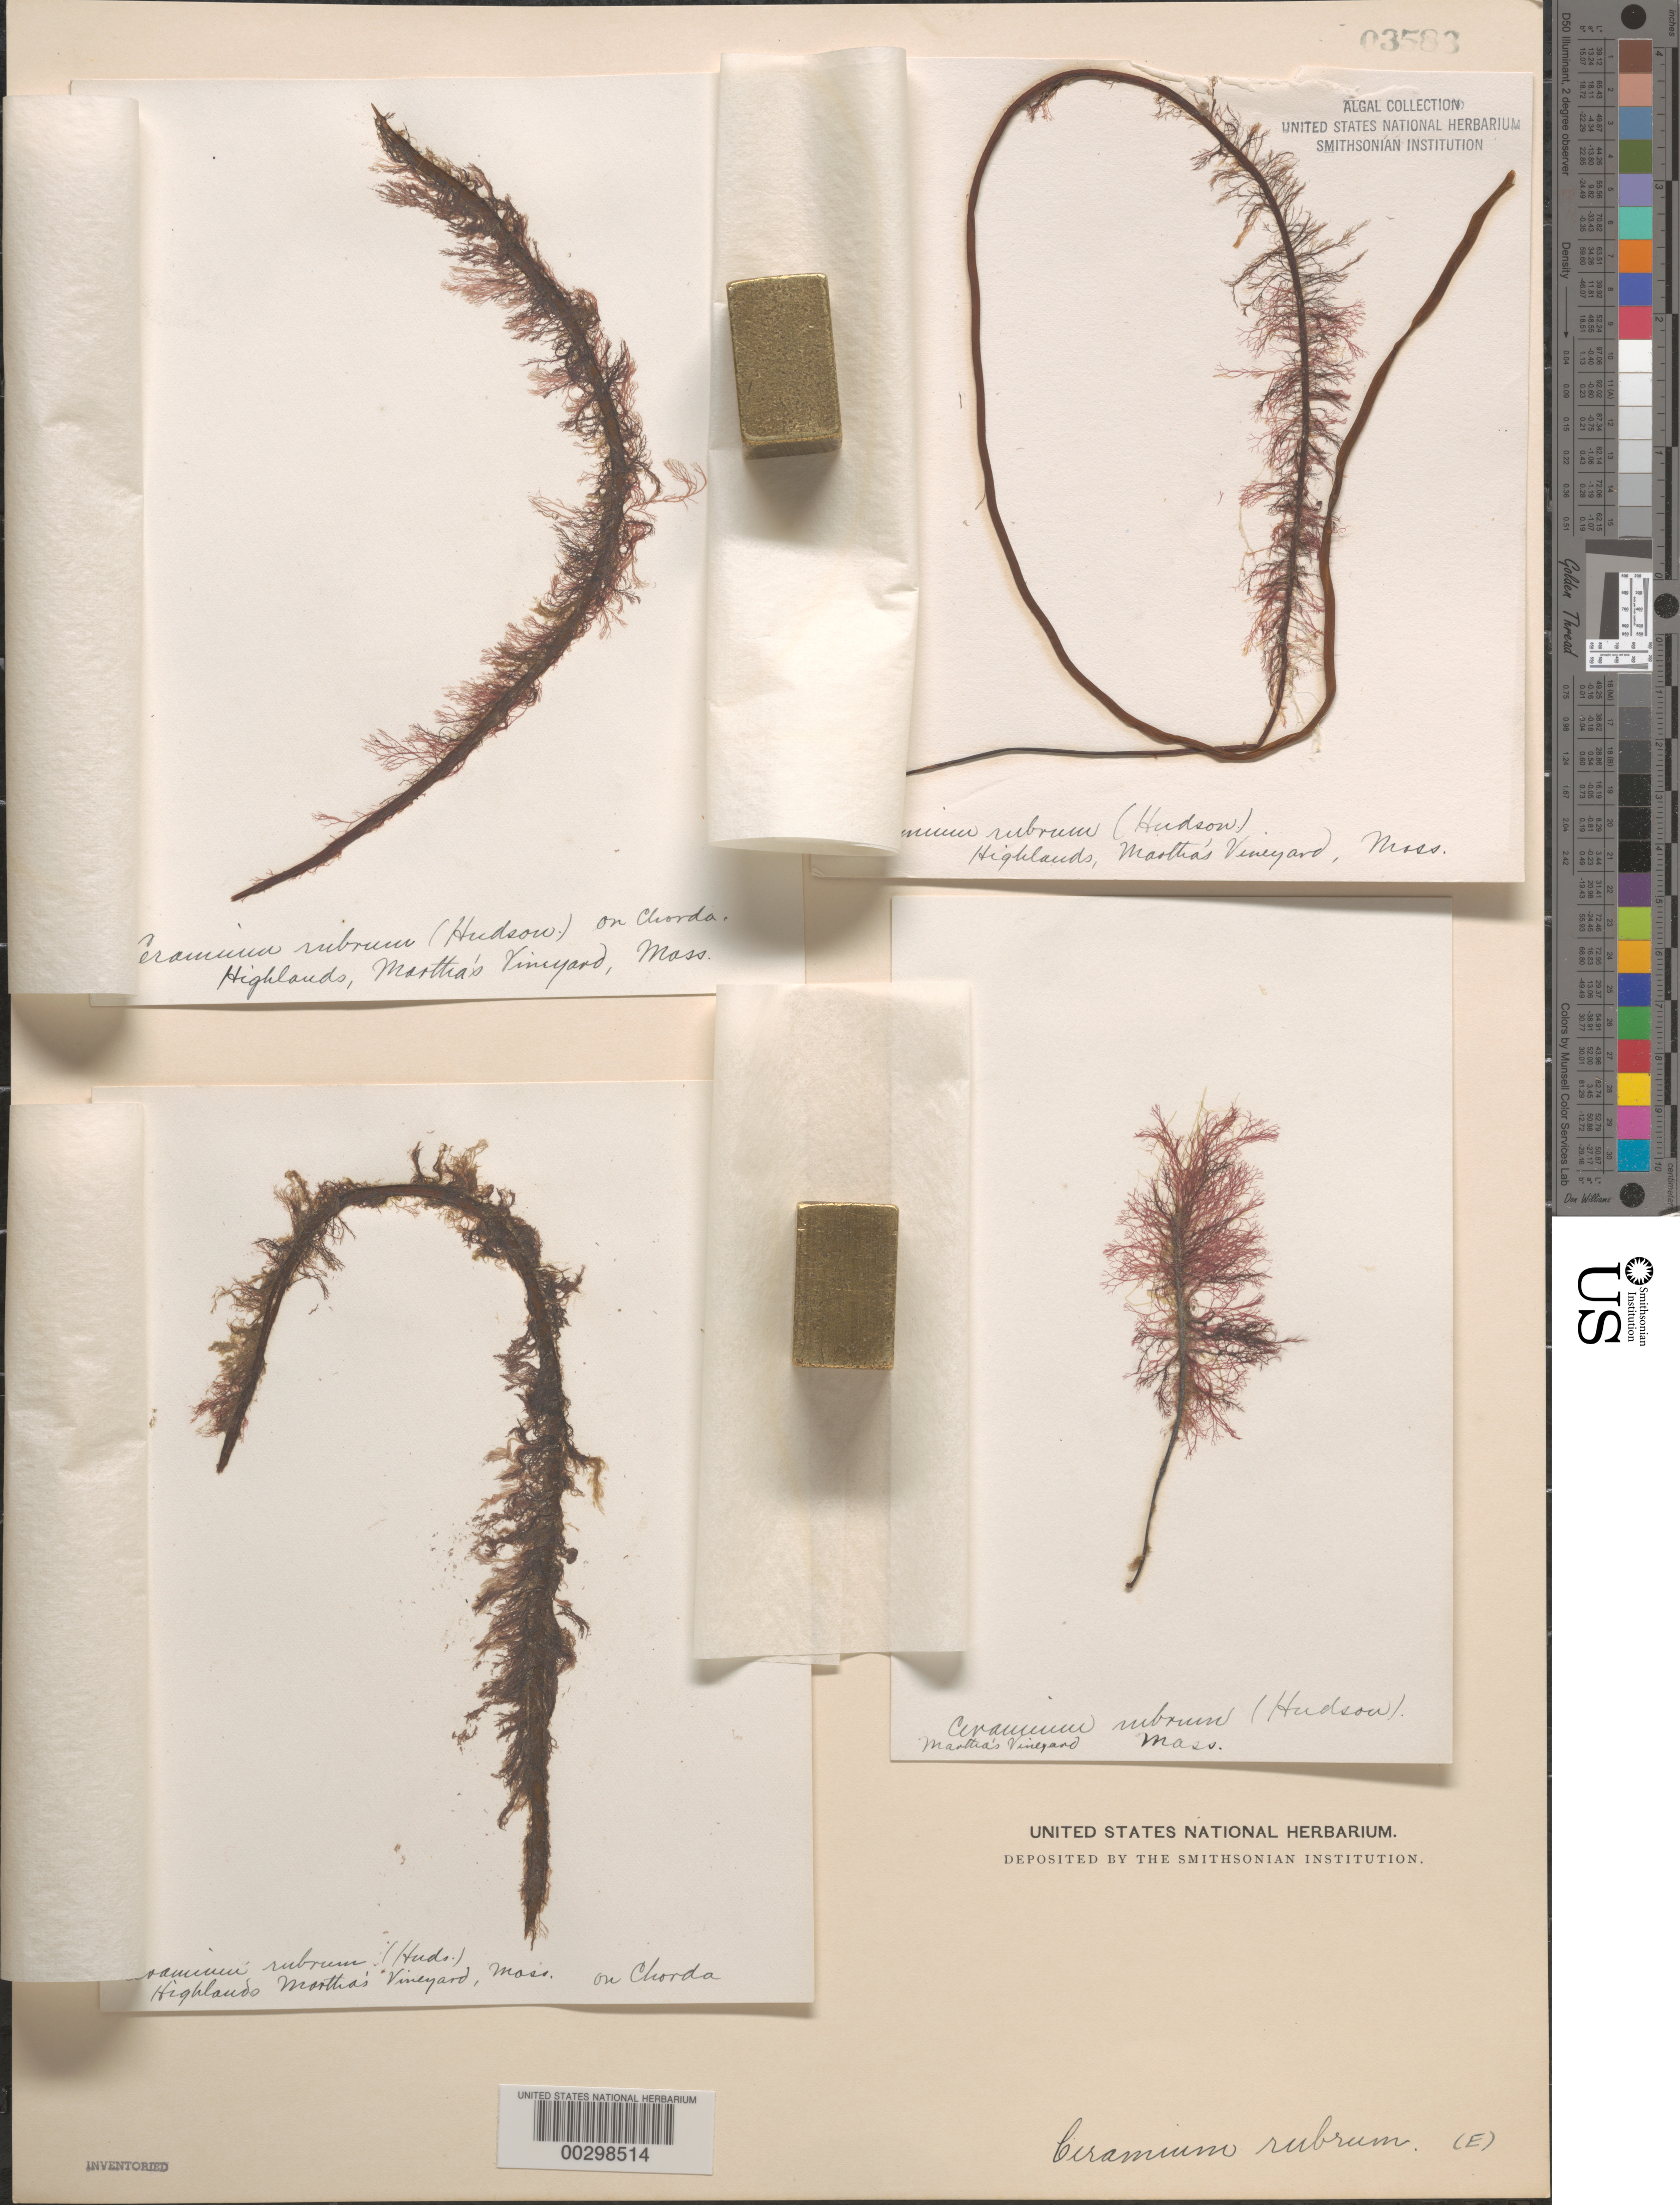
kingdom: Plantae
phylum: Rhodophyta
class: Florideophyceae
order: Ceramiales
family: Ceramiaceae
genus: Ceramium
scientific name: Ceramium rubrum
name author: C. Agardh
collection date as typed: Jul 1888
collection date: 1888-07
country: United States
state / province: Massachusetts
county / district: Dukes County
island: Martha's Vineyard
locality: Vineyard Highlands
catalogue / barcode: US 3583